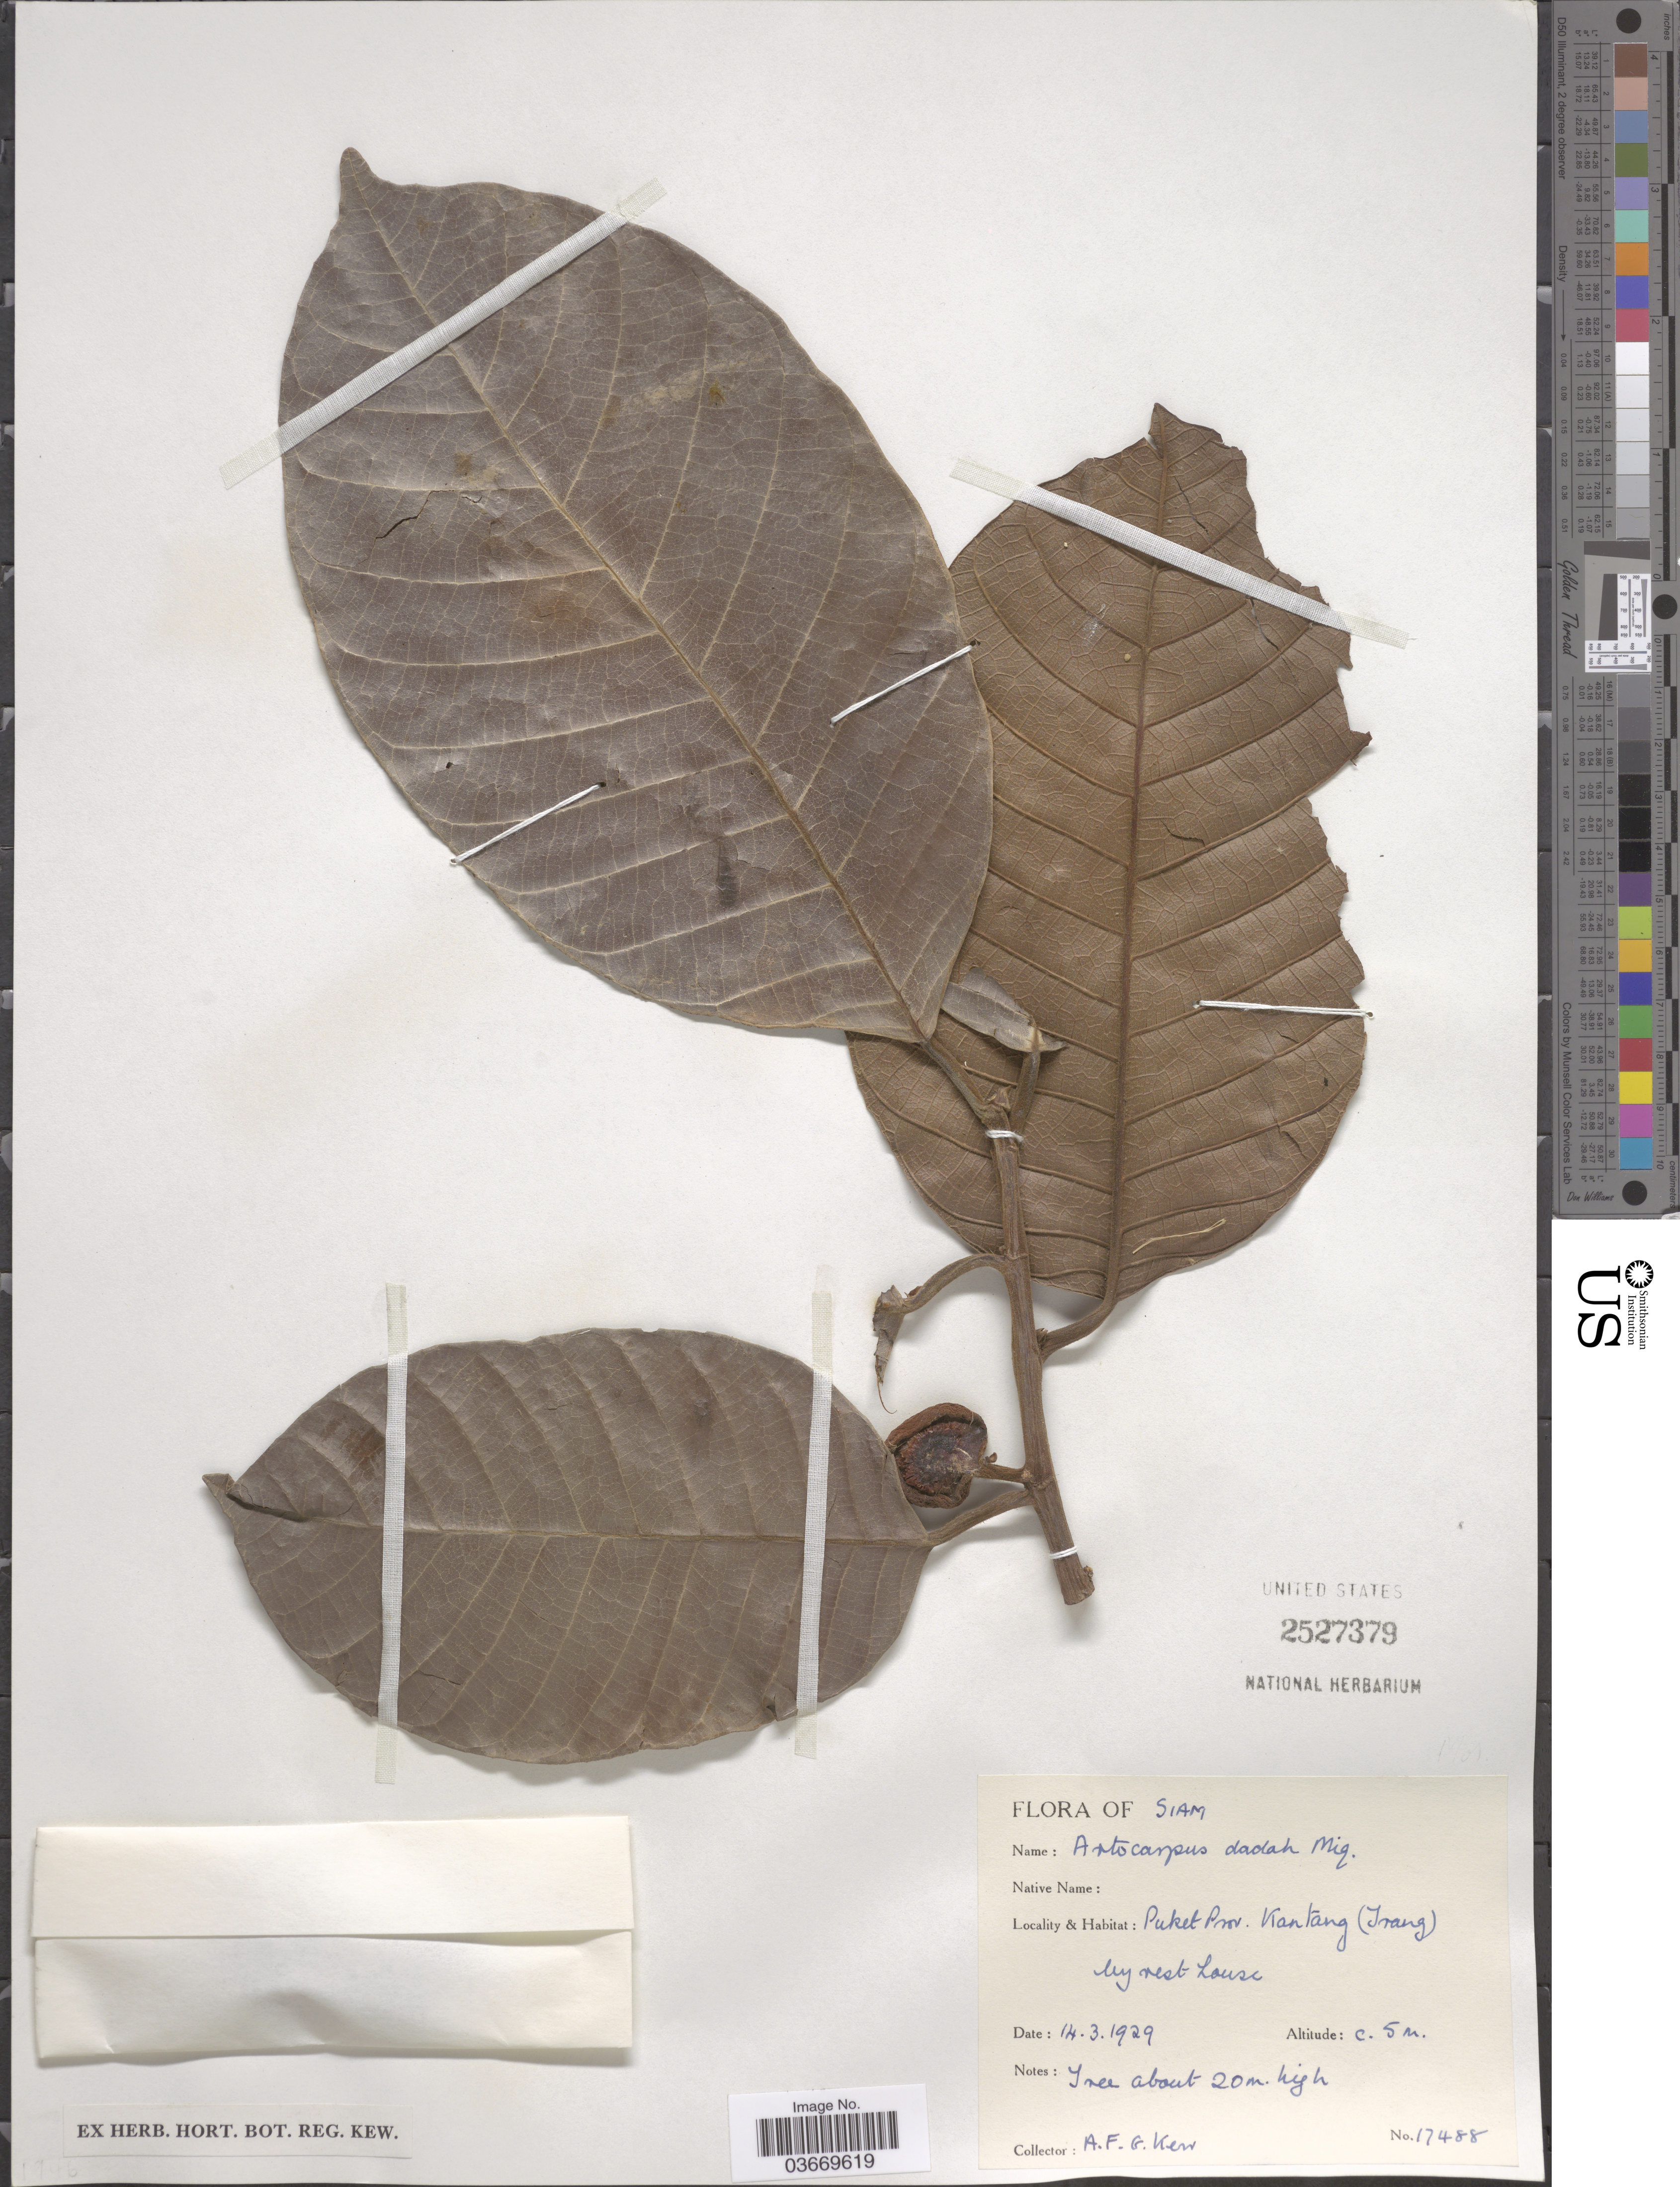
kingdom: Plantae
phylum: Tracheophyta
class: Magnoliopsida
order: Rosales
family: Moraceae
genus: Artocarpus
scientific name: Artocarpus dadah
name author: Miq.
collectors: A. F. G. Kerr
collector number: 17488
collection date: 1929-03-14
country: Thailand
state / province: Phuket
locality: Siam. Puket Prov. Kantang (Trang) by rest house.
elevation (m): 5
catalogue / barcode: US 2527379